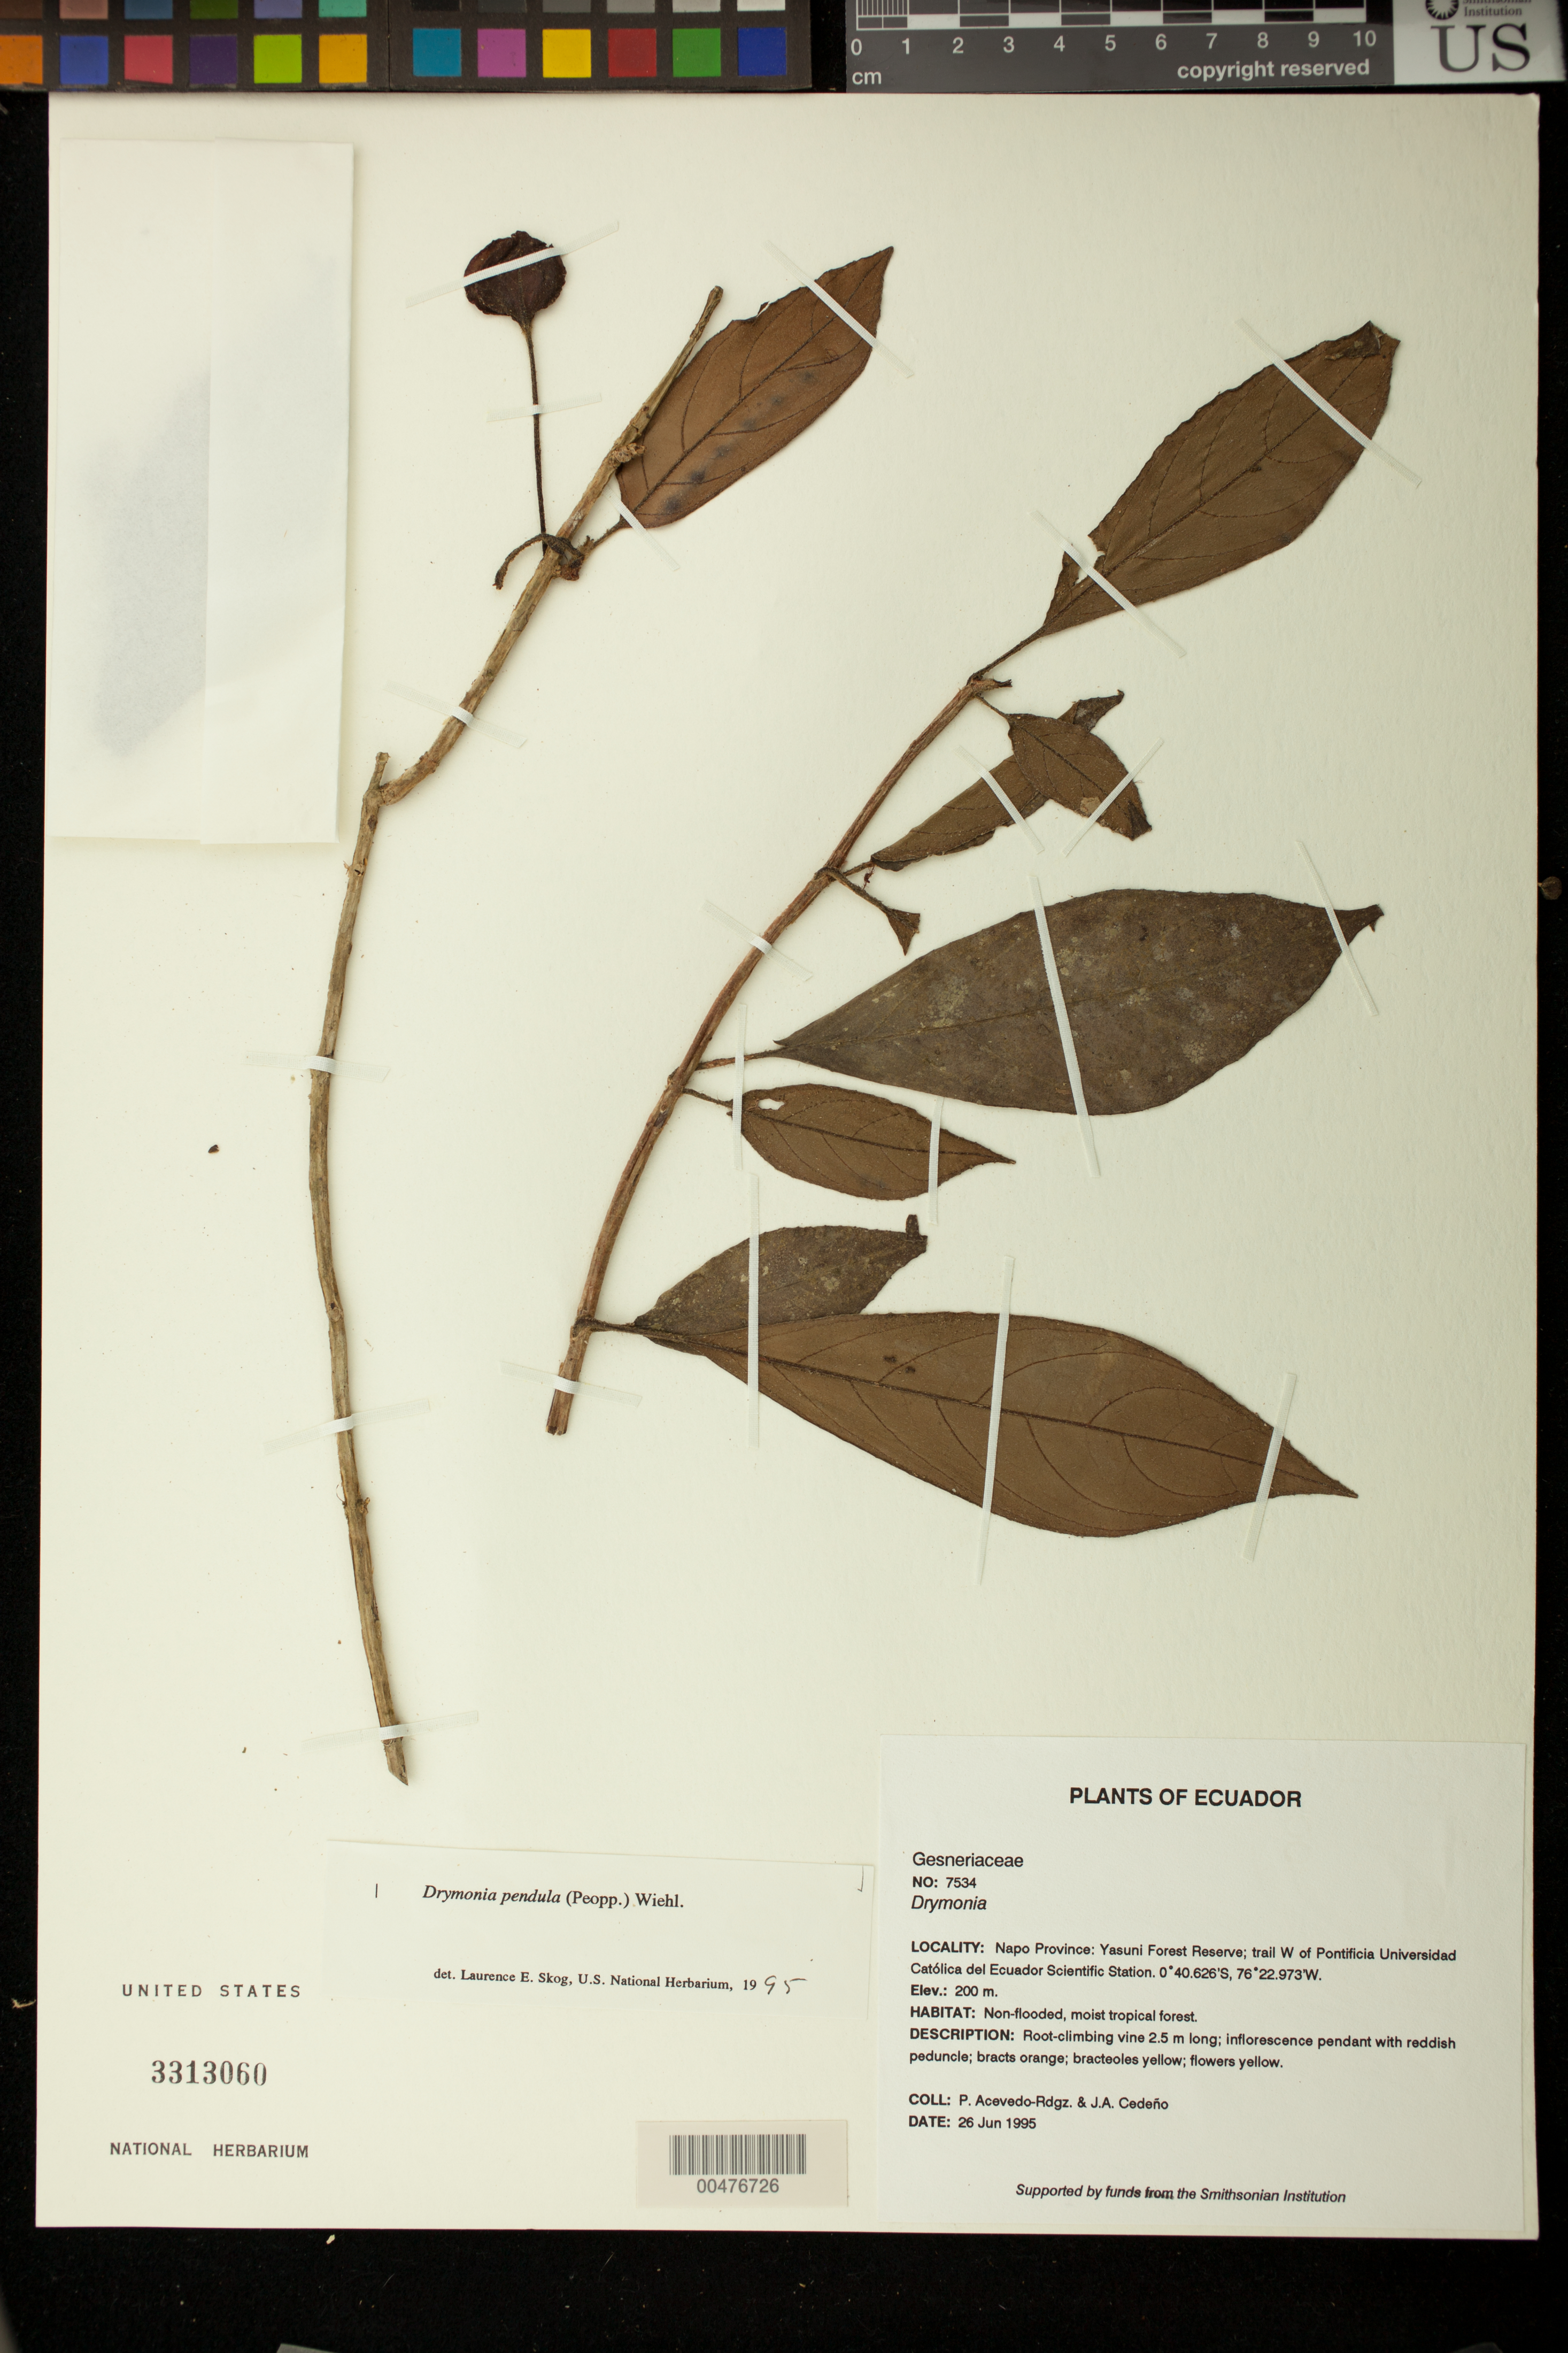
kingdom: Plantae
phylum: Tracheophyta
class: Magnoliopsida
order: Lamiales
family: Gesneriaceae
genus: Drymonia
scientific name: Drymonia pendula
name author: (Poepp.) Wiehler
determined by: Skog, Laurence E.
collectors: P. Acevedo-Rodr. & J. A. Cedeño M.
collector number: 7534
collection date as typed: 26 Jun 1995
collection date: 1995-06-26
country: Ecuador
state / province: Napo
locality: Yasuni Forest Reserve; trail W of Pontificia Universidad Católica del Ecuador Scientific Station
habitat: Non-flooded, moist tropical forest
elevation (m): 200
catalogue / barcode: US 3313060